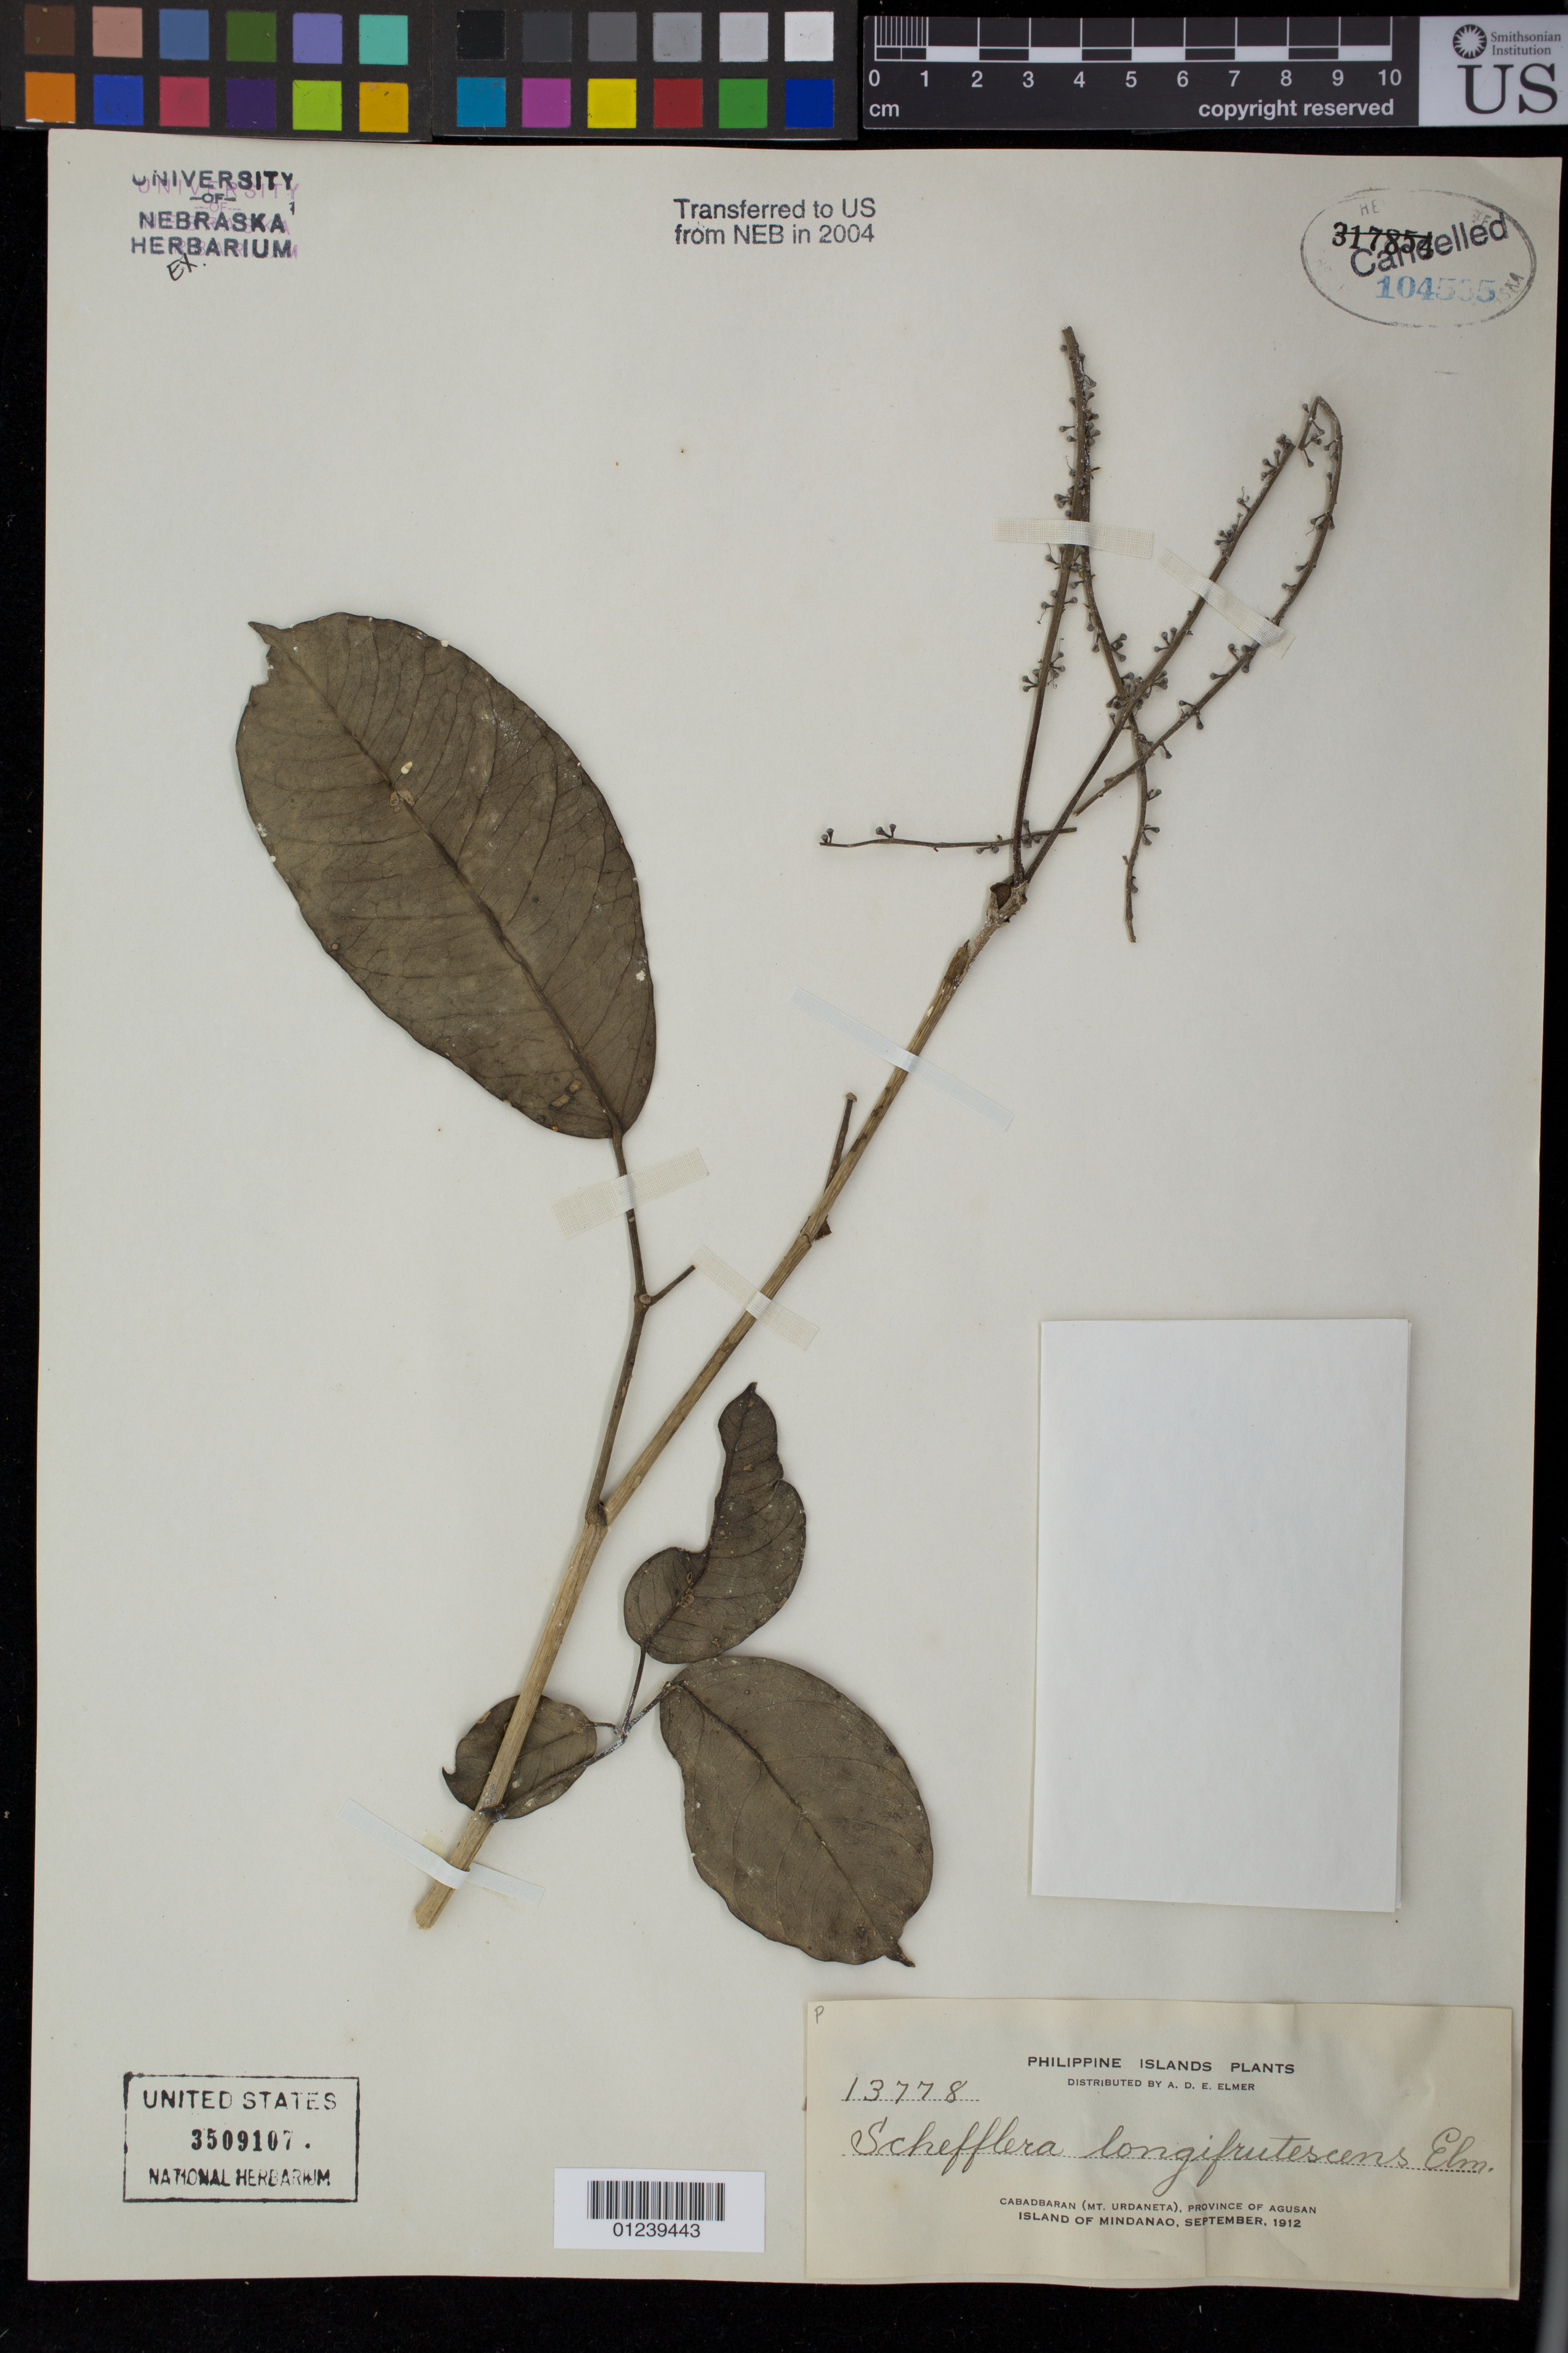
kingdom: Plantae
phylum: Tracheophyta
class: Magnoliopsida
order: Apiales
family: Araliaceae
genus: Schefflera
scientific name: Schefflera longifructescens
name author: Elmer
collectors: A. D. E. Elmer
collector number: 13778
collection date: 1912-09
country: Philippines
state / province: Caraga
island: Mindanao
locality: Cabadbaran (Mt. Urdaneta), Province of Agusan, Island of Mindanao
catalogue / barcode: US 3509107